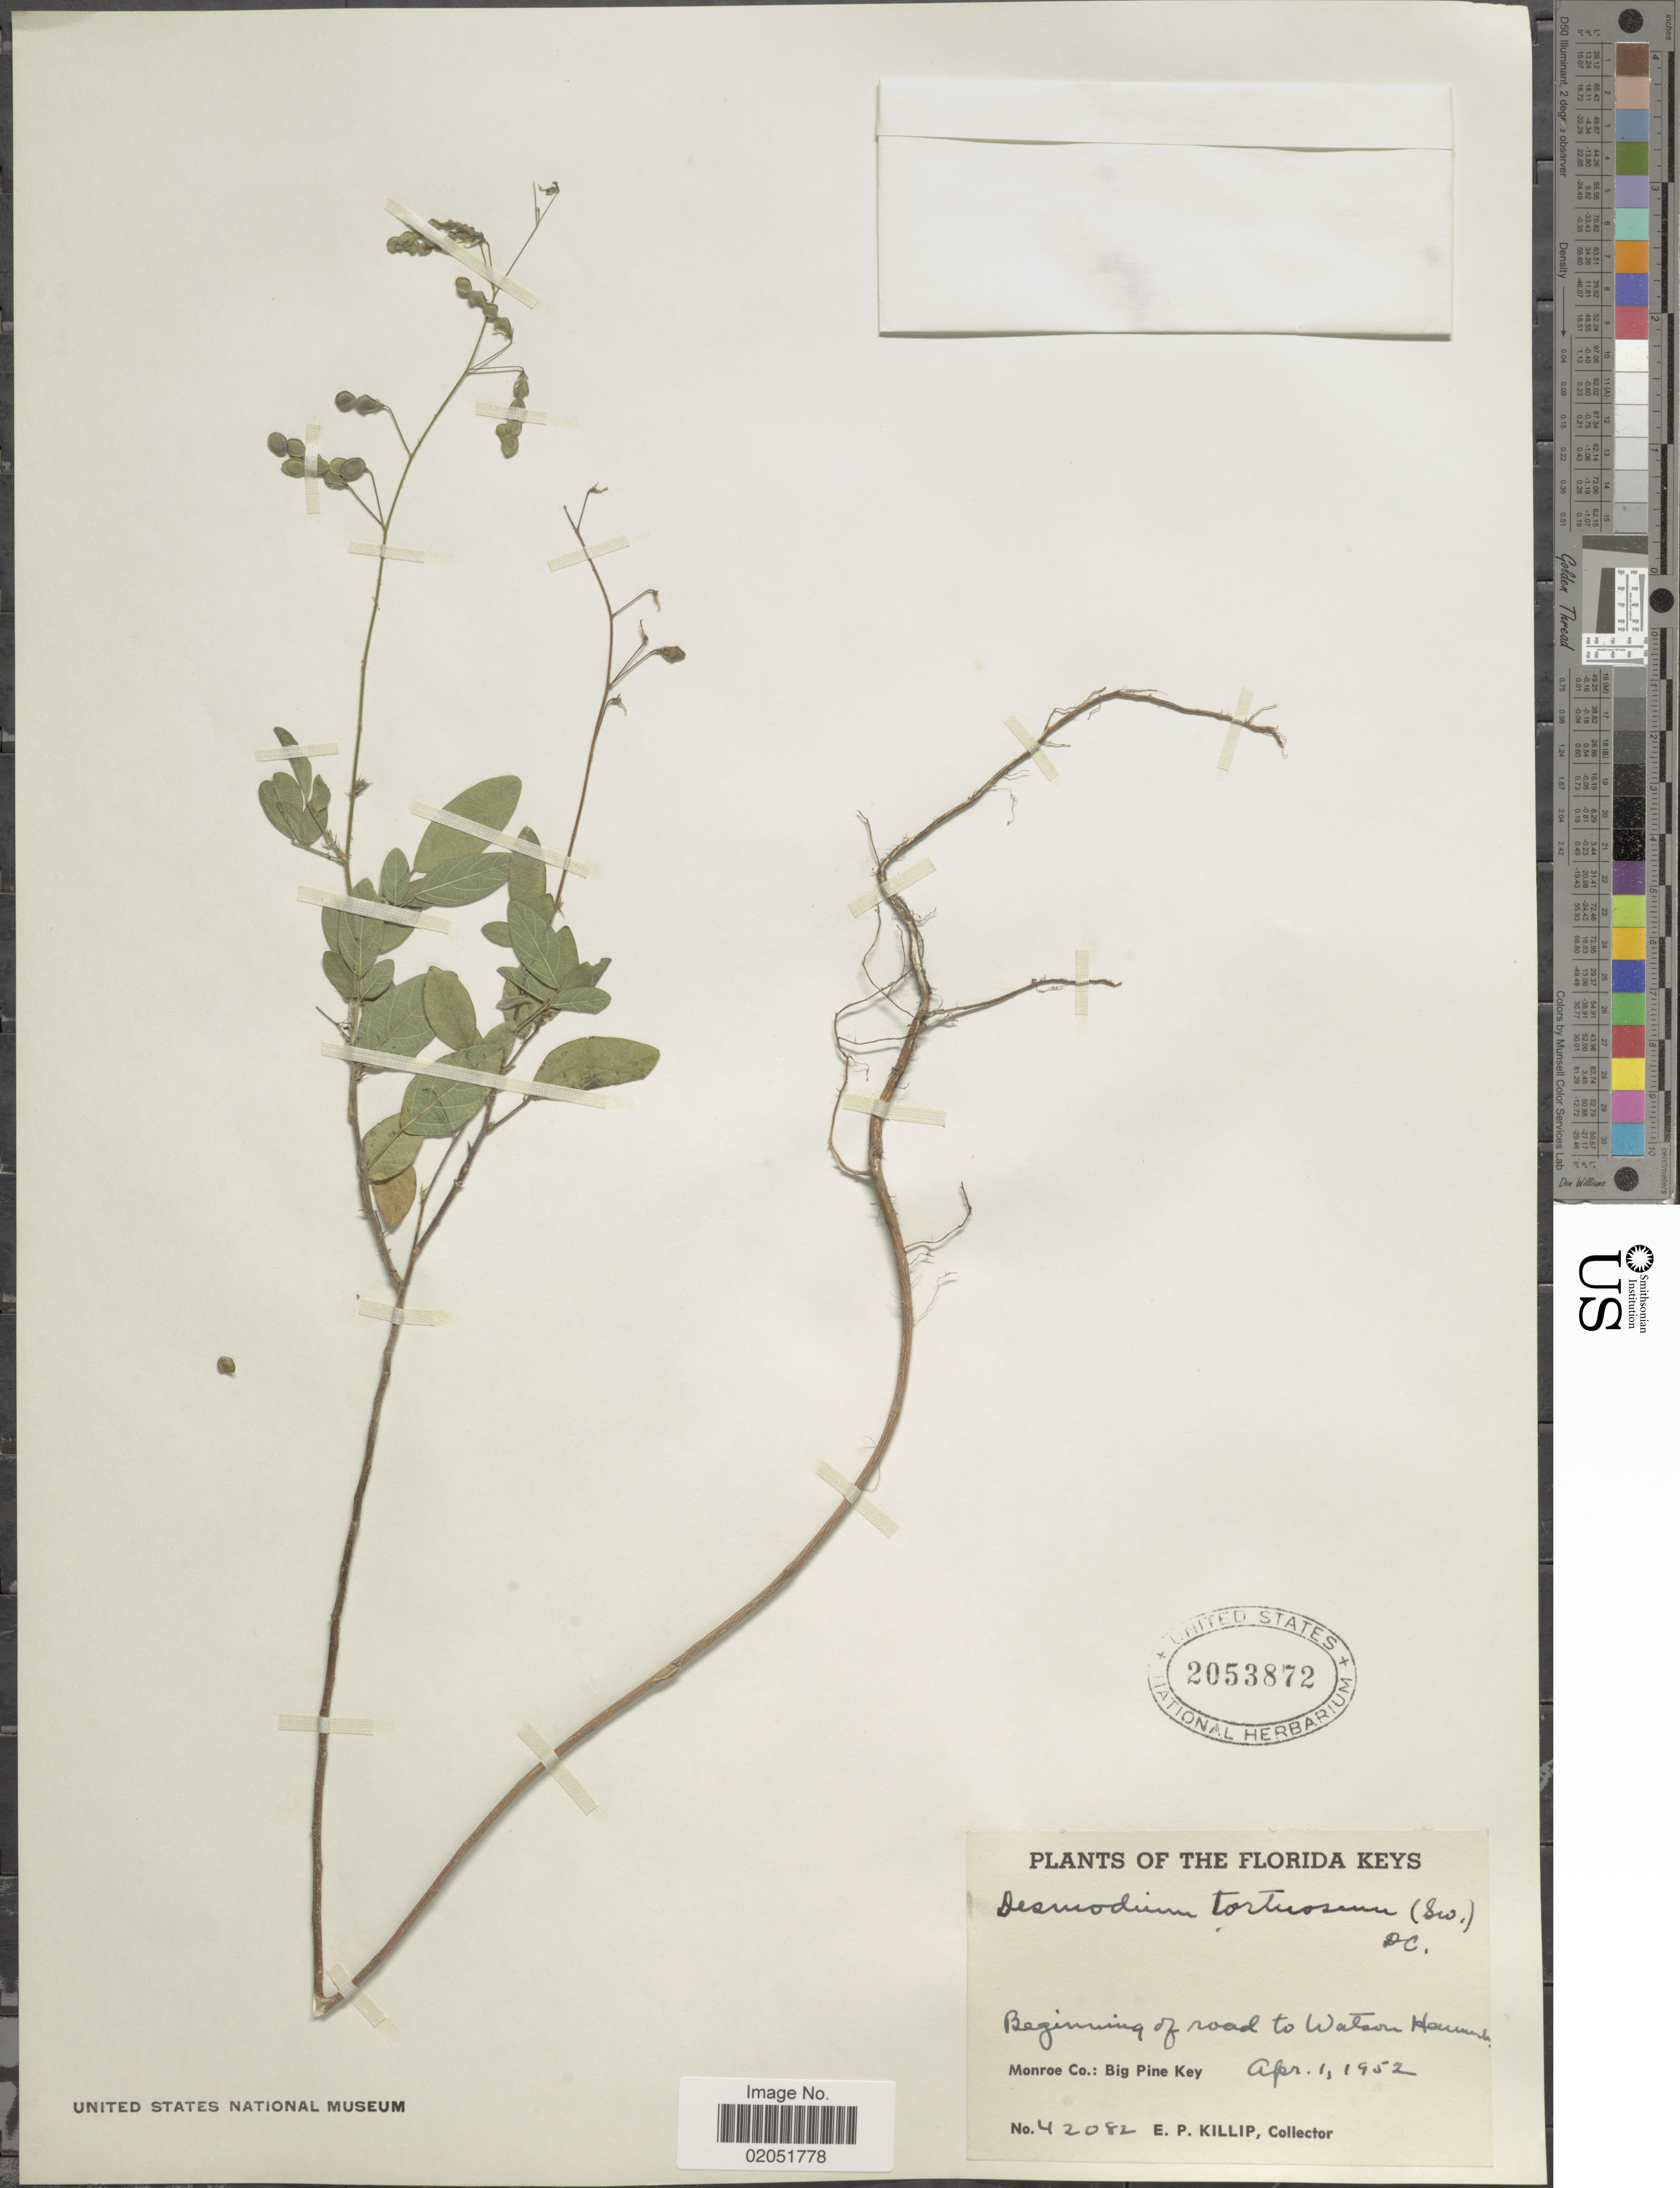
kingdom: Plantae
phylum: Tracheophyta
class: Magnoliopsida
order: Fabales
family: Fabaceae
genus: Desmodium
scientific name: Desmodium tortuosum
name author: (Sw.) DC.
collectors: E. P. Killip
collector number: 42082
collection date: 1952-04-01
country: United States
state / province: Florida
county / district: Monroe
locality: Florida Keys, Beginning of road to Watson Hammock Monroe Co.: Big Pine Key.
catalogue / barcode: US 2053872